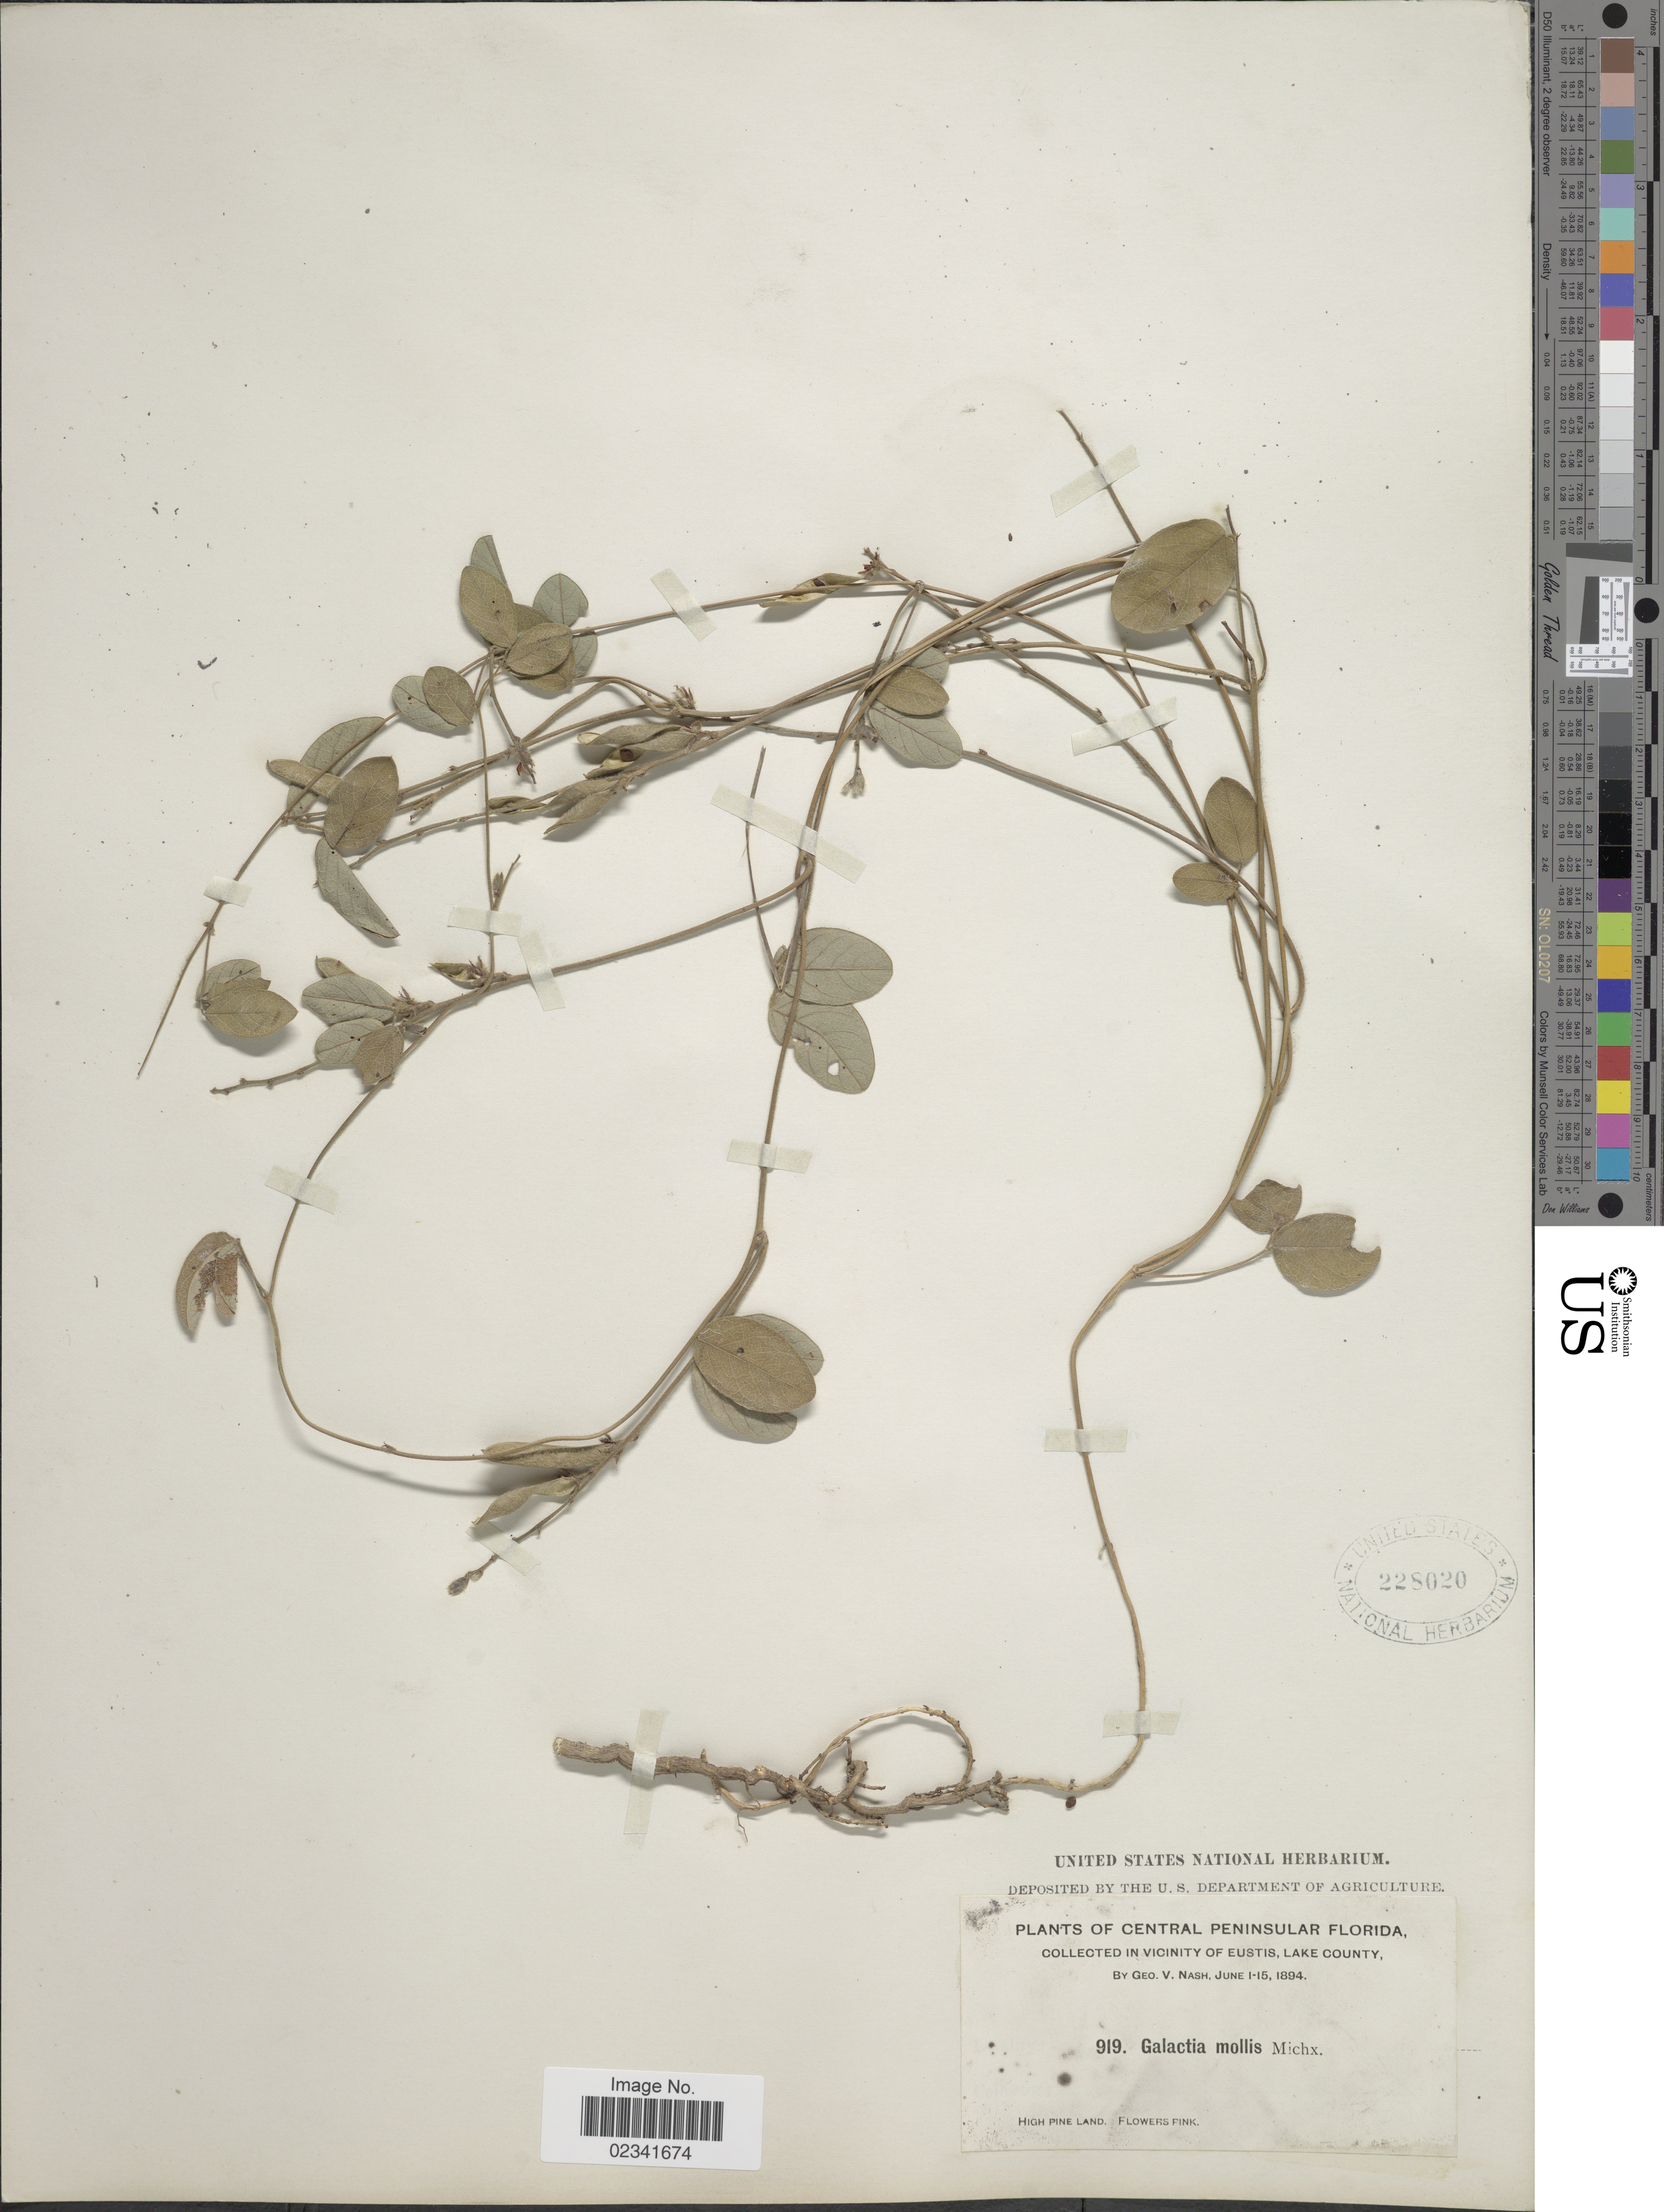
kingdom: Plantae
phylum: Tracheophyta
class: Magnoliopsida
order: Fabales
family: Fabaceae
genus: Galactia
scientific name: Galactia mollis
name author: Michx.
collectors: G. V. Nash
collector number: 919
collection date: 1894-06-01/1894-06-15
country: United States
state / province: Florida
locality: Central Peninsular Florida, Vicinity of Eustis, Lake County. High Pine Land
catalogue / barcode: US 228020